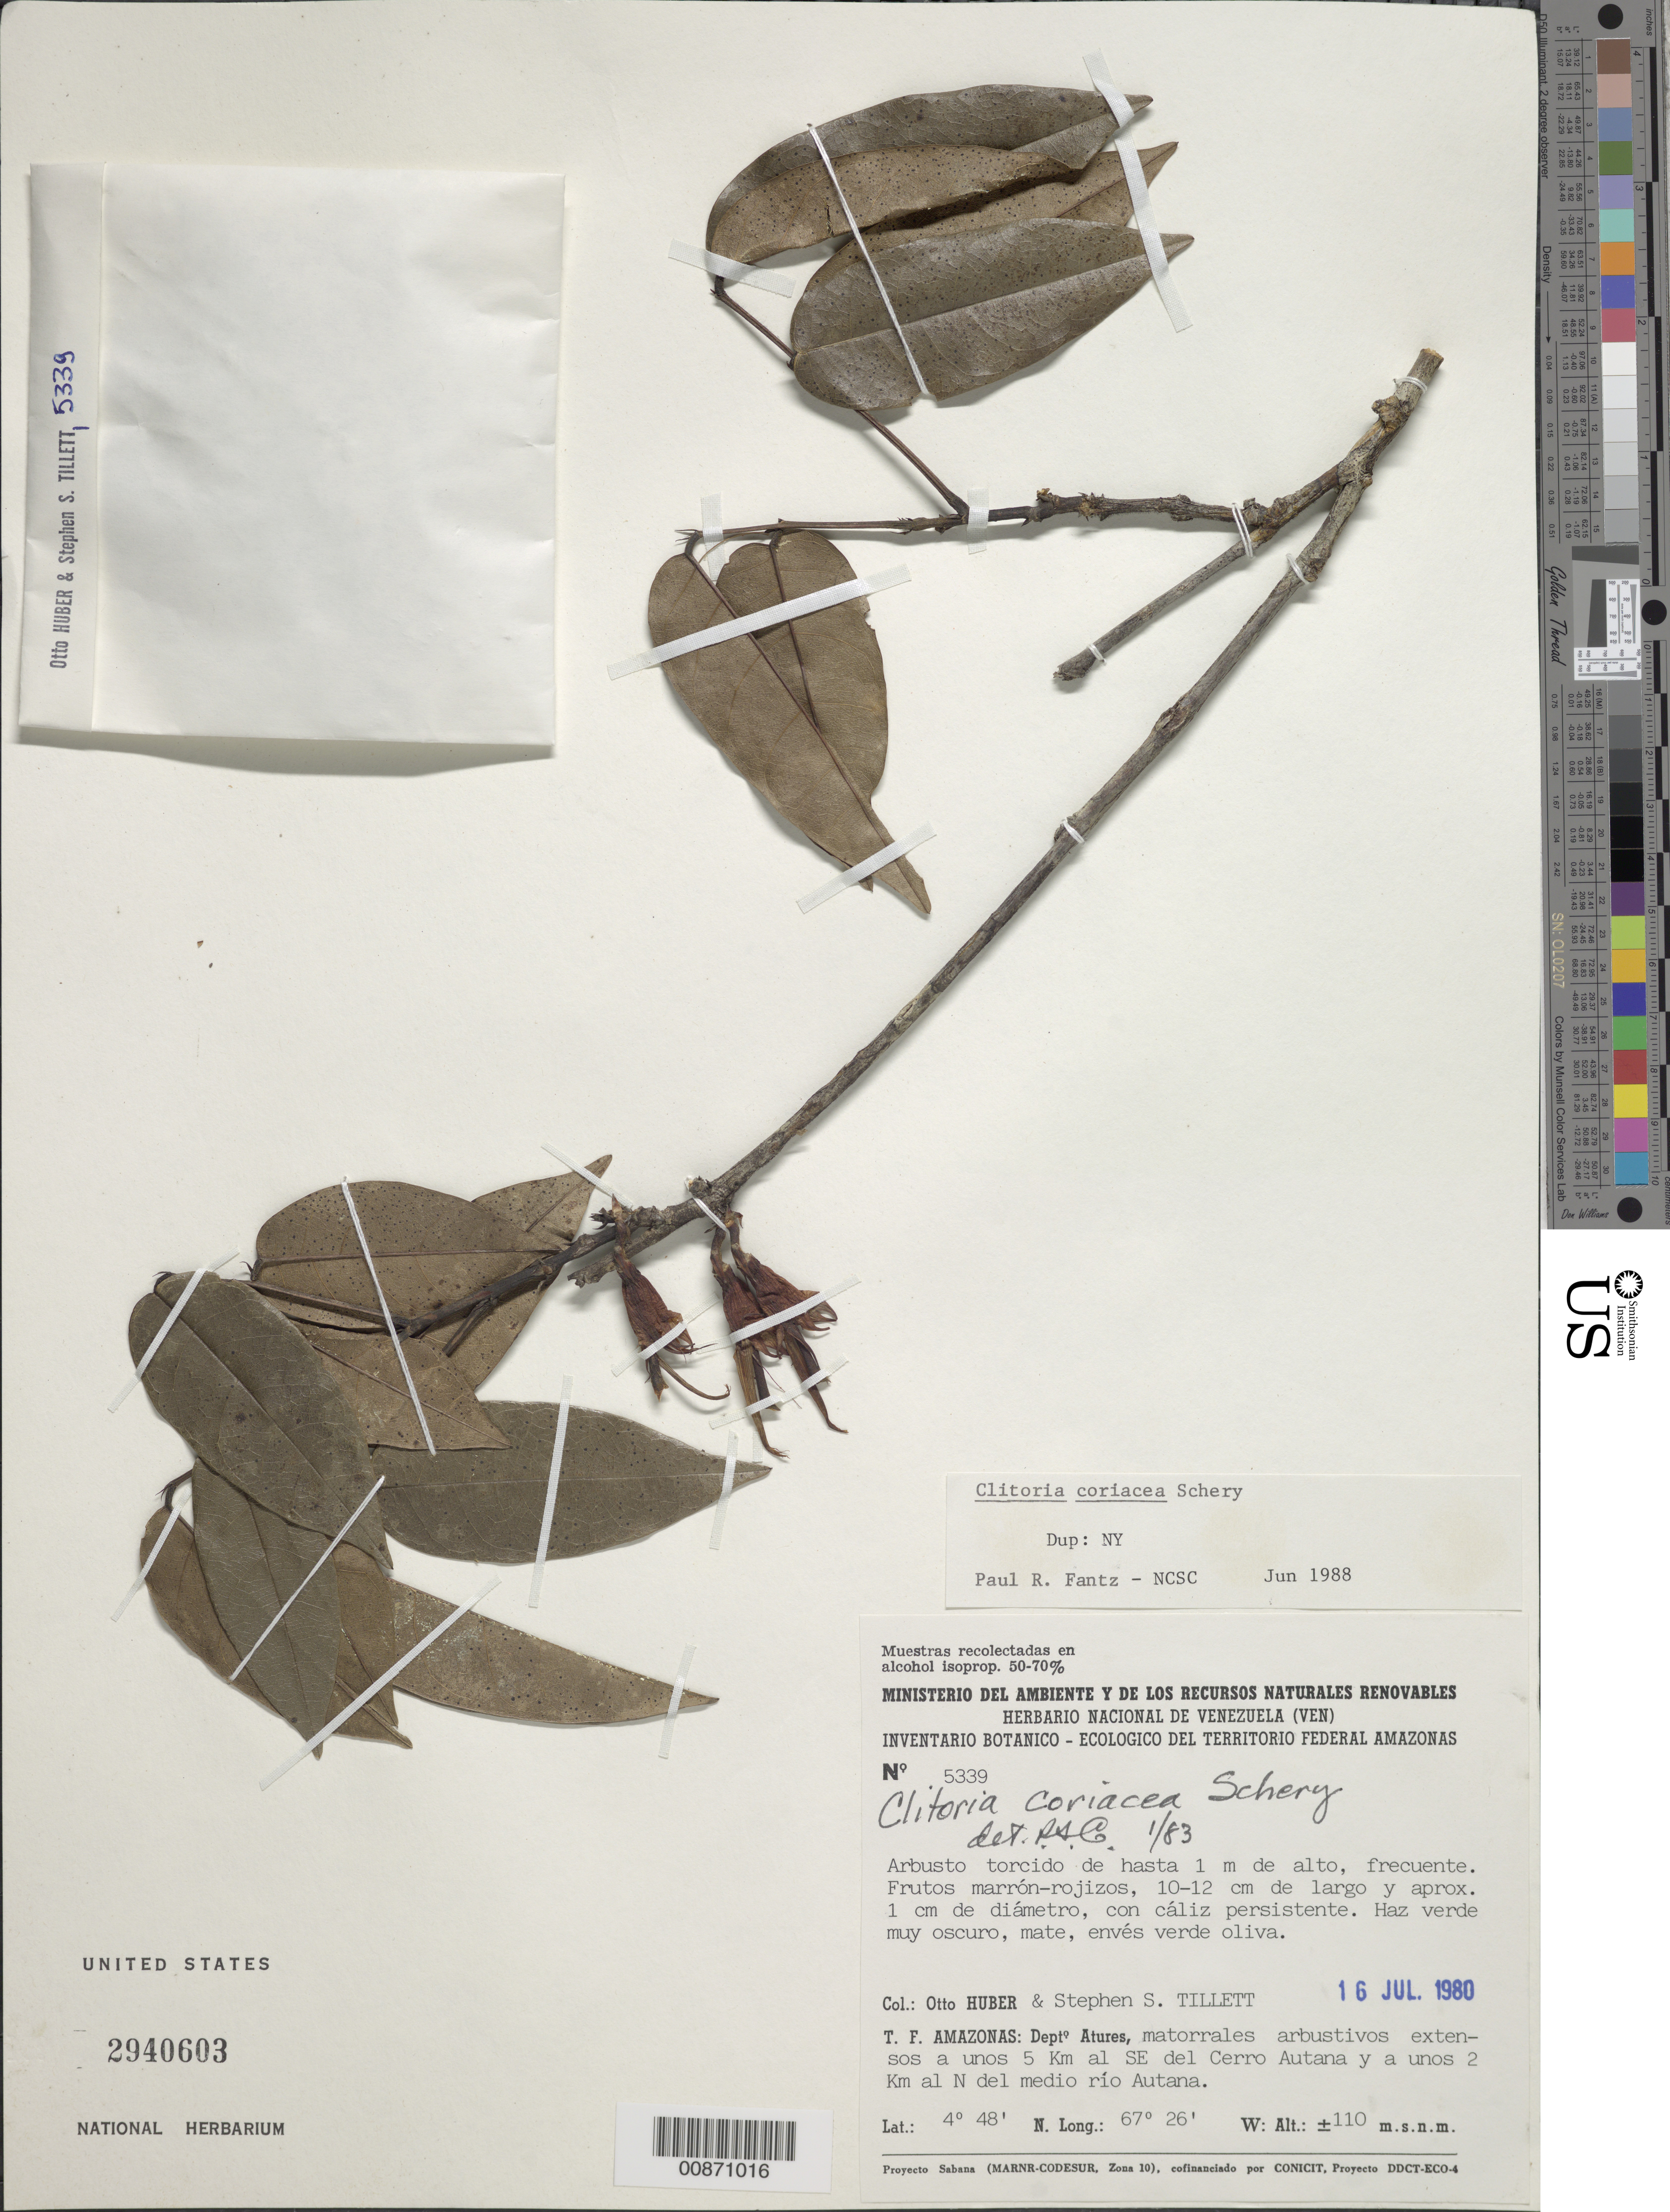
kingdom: Plantae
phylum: Tracheophyta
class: Magnoliopsida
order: Fabales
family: Fabaceae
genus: Clitoria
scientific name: Clitoria coriacea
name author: Schery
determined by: Fantz, P. R., (FLAS), University of Florida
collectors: O. Huber & S. S. Tillett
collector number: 5339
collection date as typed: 16-Jul-80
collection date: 1980-07-16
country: Venezuela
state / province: Amazonas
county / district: Atures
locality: Cerro Autana, 5 km al SE y a unos 2 km al N del medio río Autana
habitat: Matorrales arbustivos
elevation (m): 110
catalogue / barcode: US 2940603